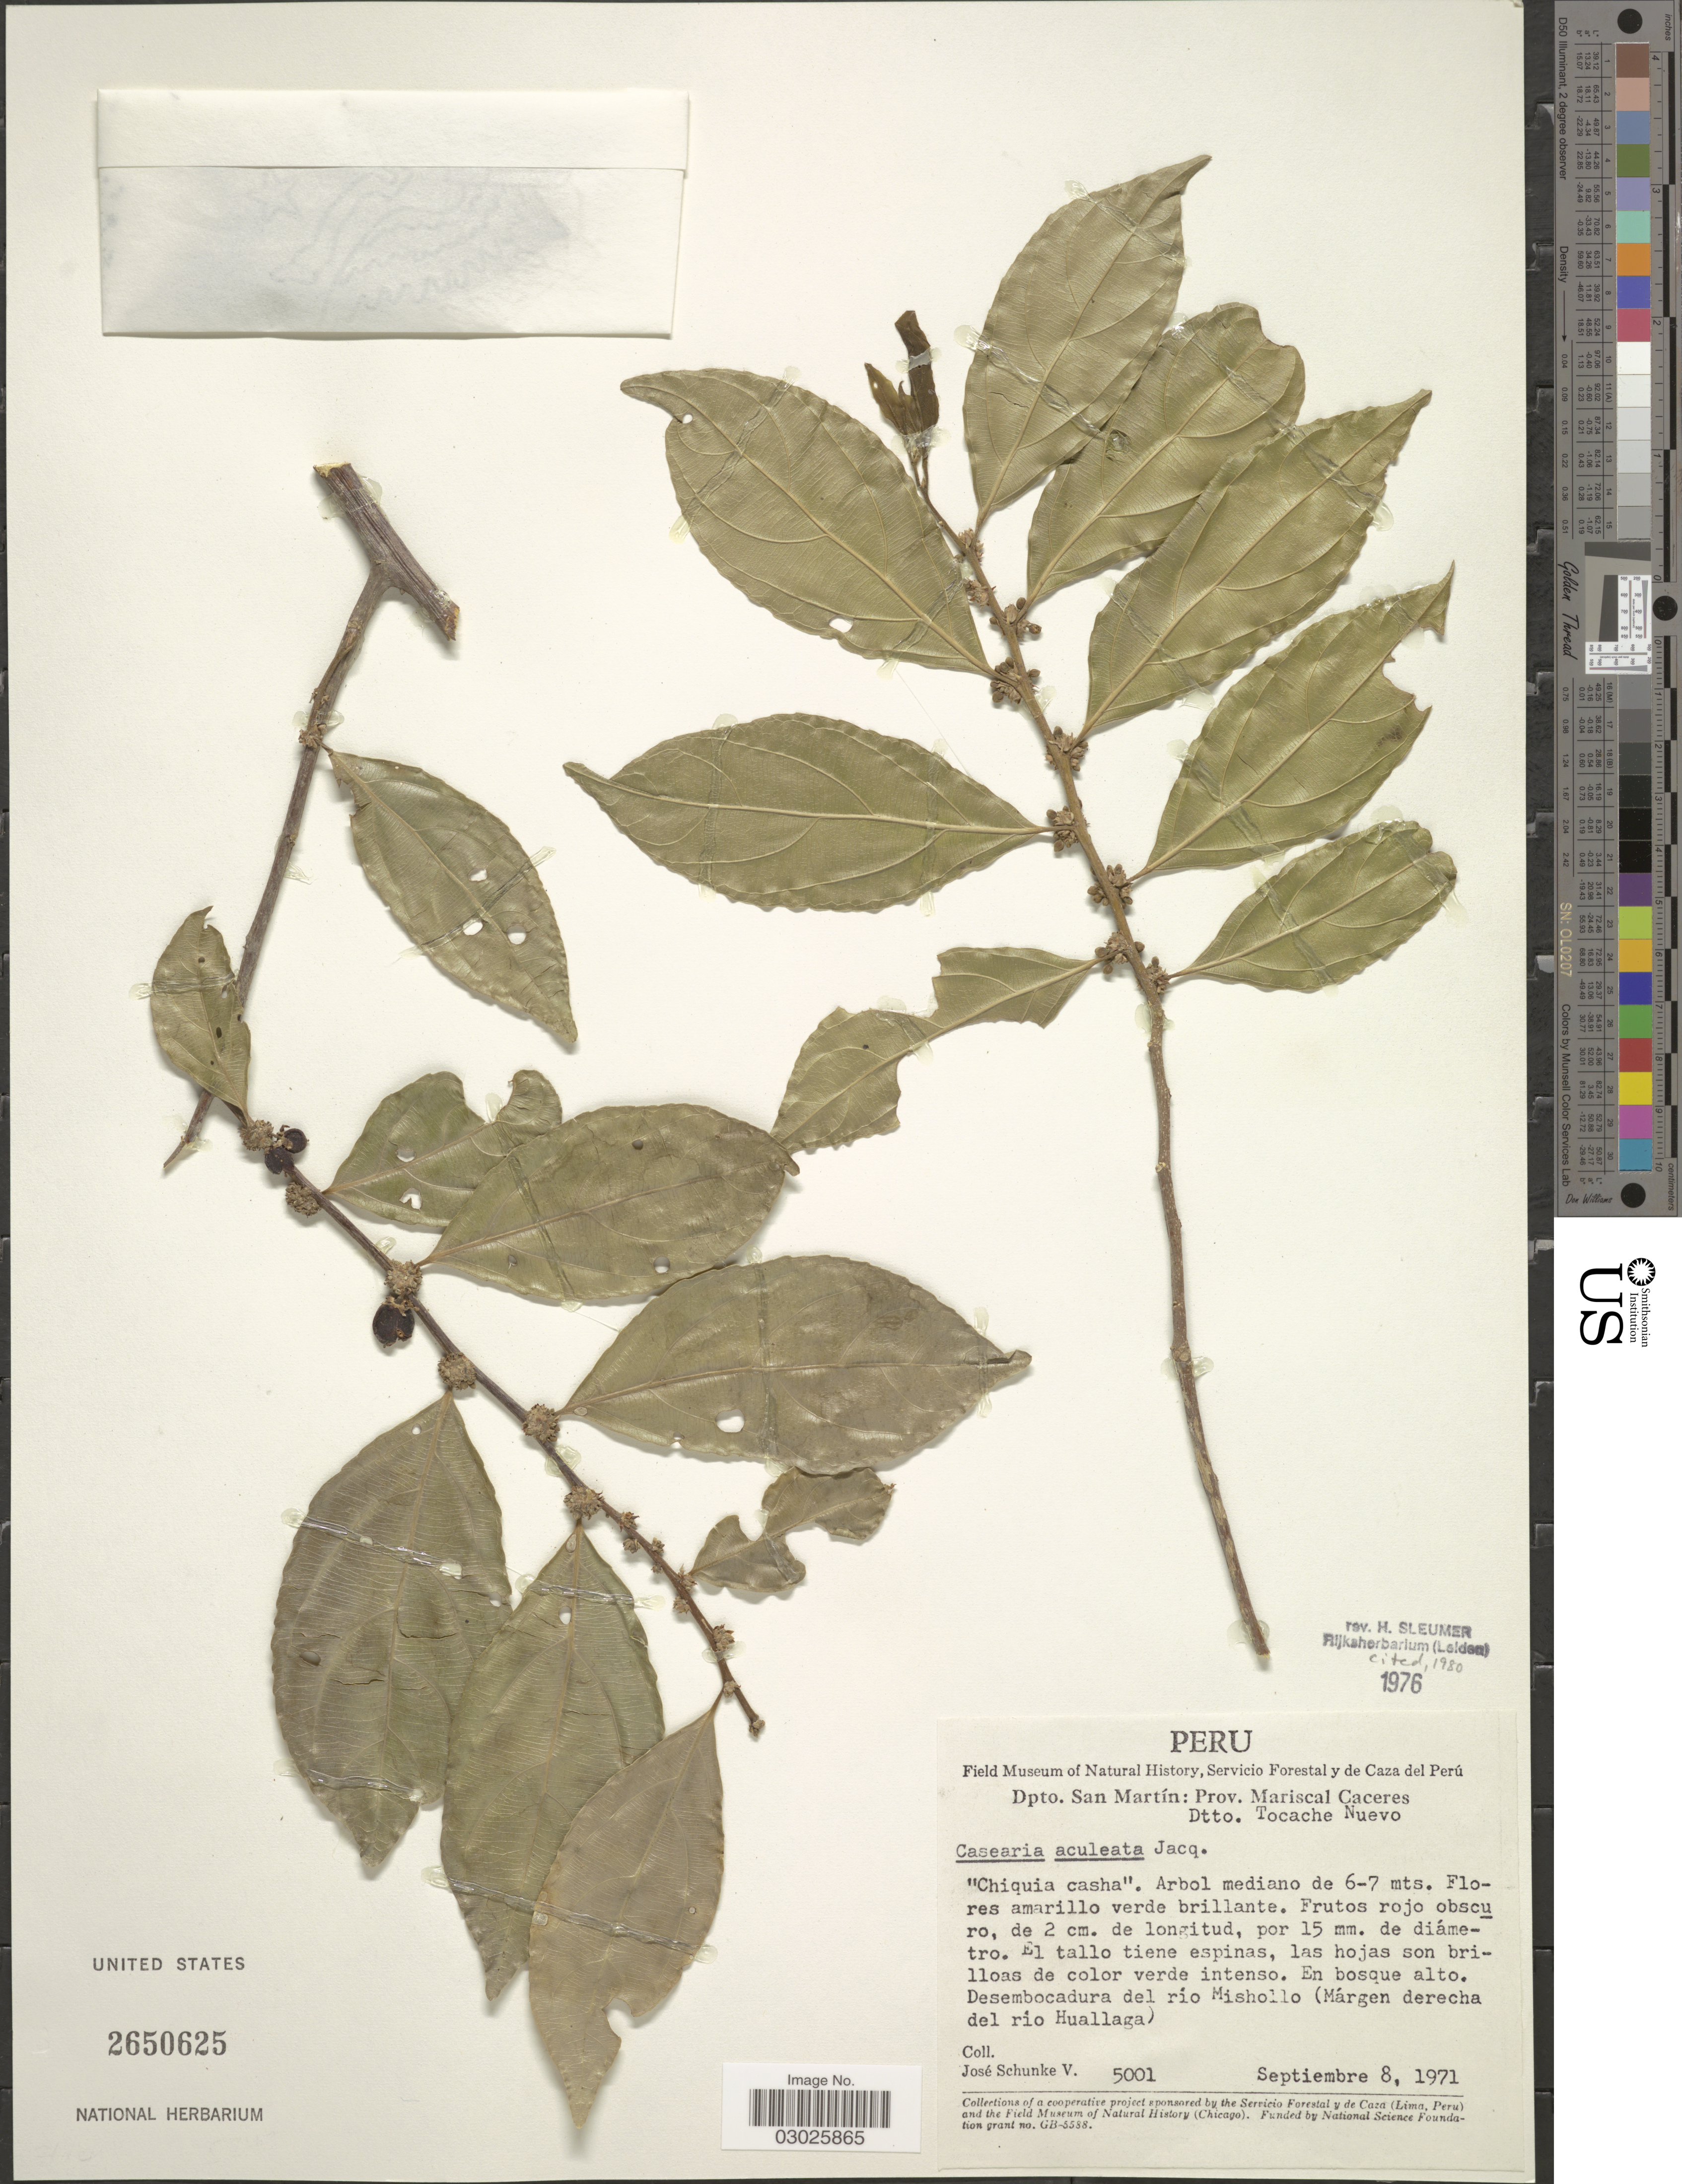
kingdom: Plantae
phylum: Tracheophyta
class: Magnoliopsida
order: Malpighiales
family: Salicaceae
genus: Casearia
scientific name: Casearia aculeata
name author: Jacq.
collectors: J. Schunke Vigo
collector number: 5001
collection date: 1971-09-08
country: Peru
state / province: San Martín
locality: Dpto. San Martín: Prov. Mariscal Caceres, Dtto. Tocache Nuevo. Desembocadura del río Mishollo (Márgen derecha del río Huallaga).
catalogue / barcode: US 2650625